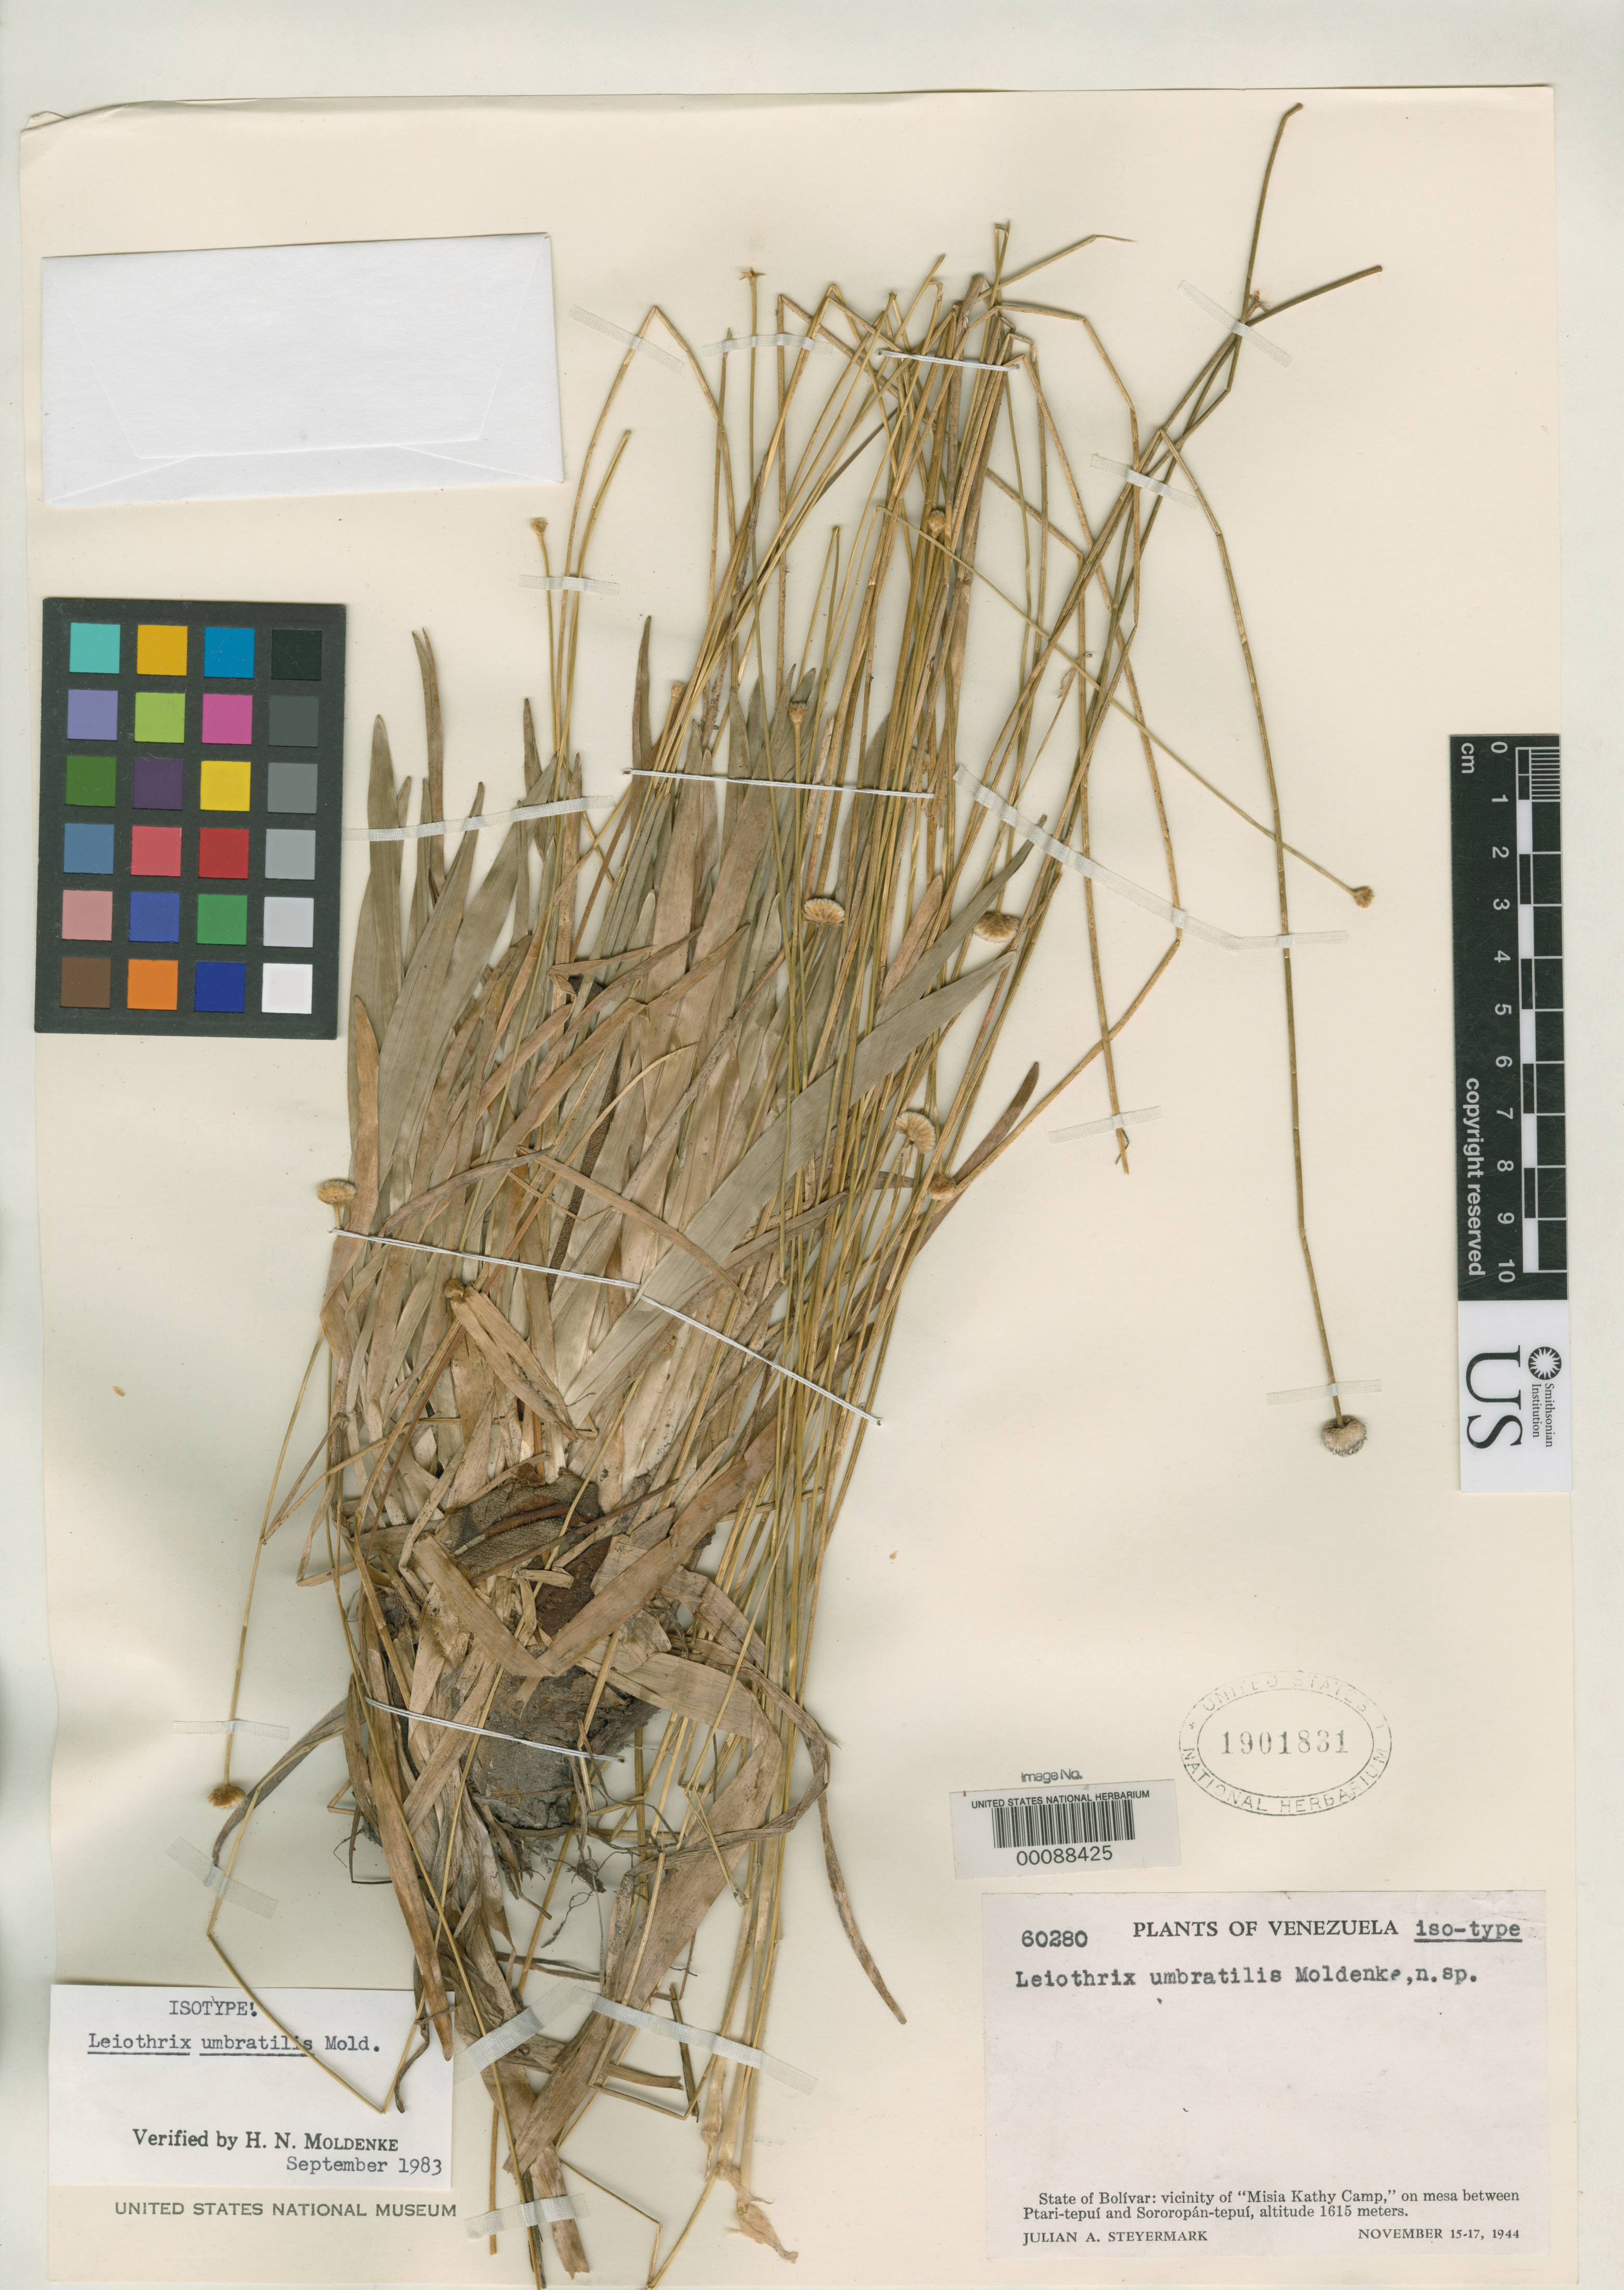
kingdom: Plantae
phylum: Tracheophyta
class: Liliopsida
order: Poales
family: Eriocaulaceae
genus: Leiothrix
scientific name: Leiothrix umbratilis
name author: Moldenke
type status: Isotype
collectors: J. Steyermark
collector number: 60280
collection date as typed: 15 Nov 1944 to 17 Nov 1944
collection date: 1944-11-15/1944-11-17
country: Venezuela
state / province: Bolivar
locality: Between Ptari-Tepui & Soroopan-Tepui.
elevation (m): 1615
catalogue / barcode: US 1901831